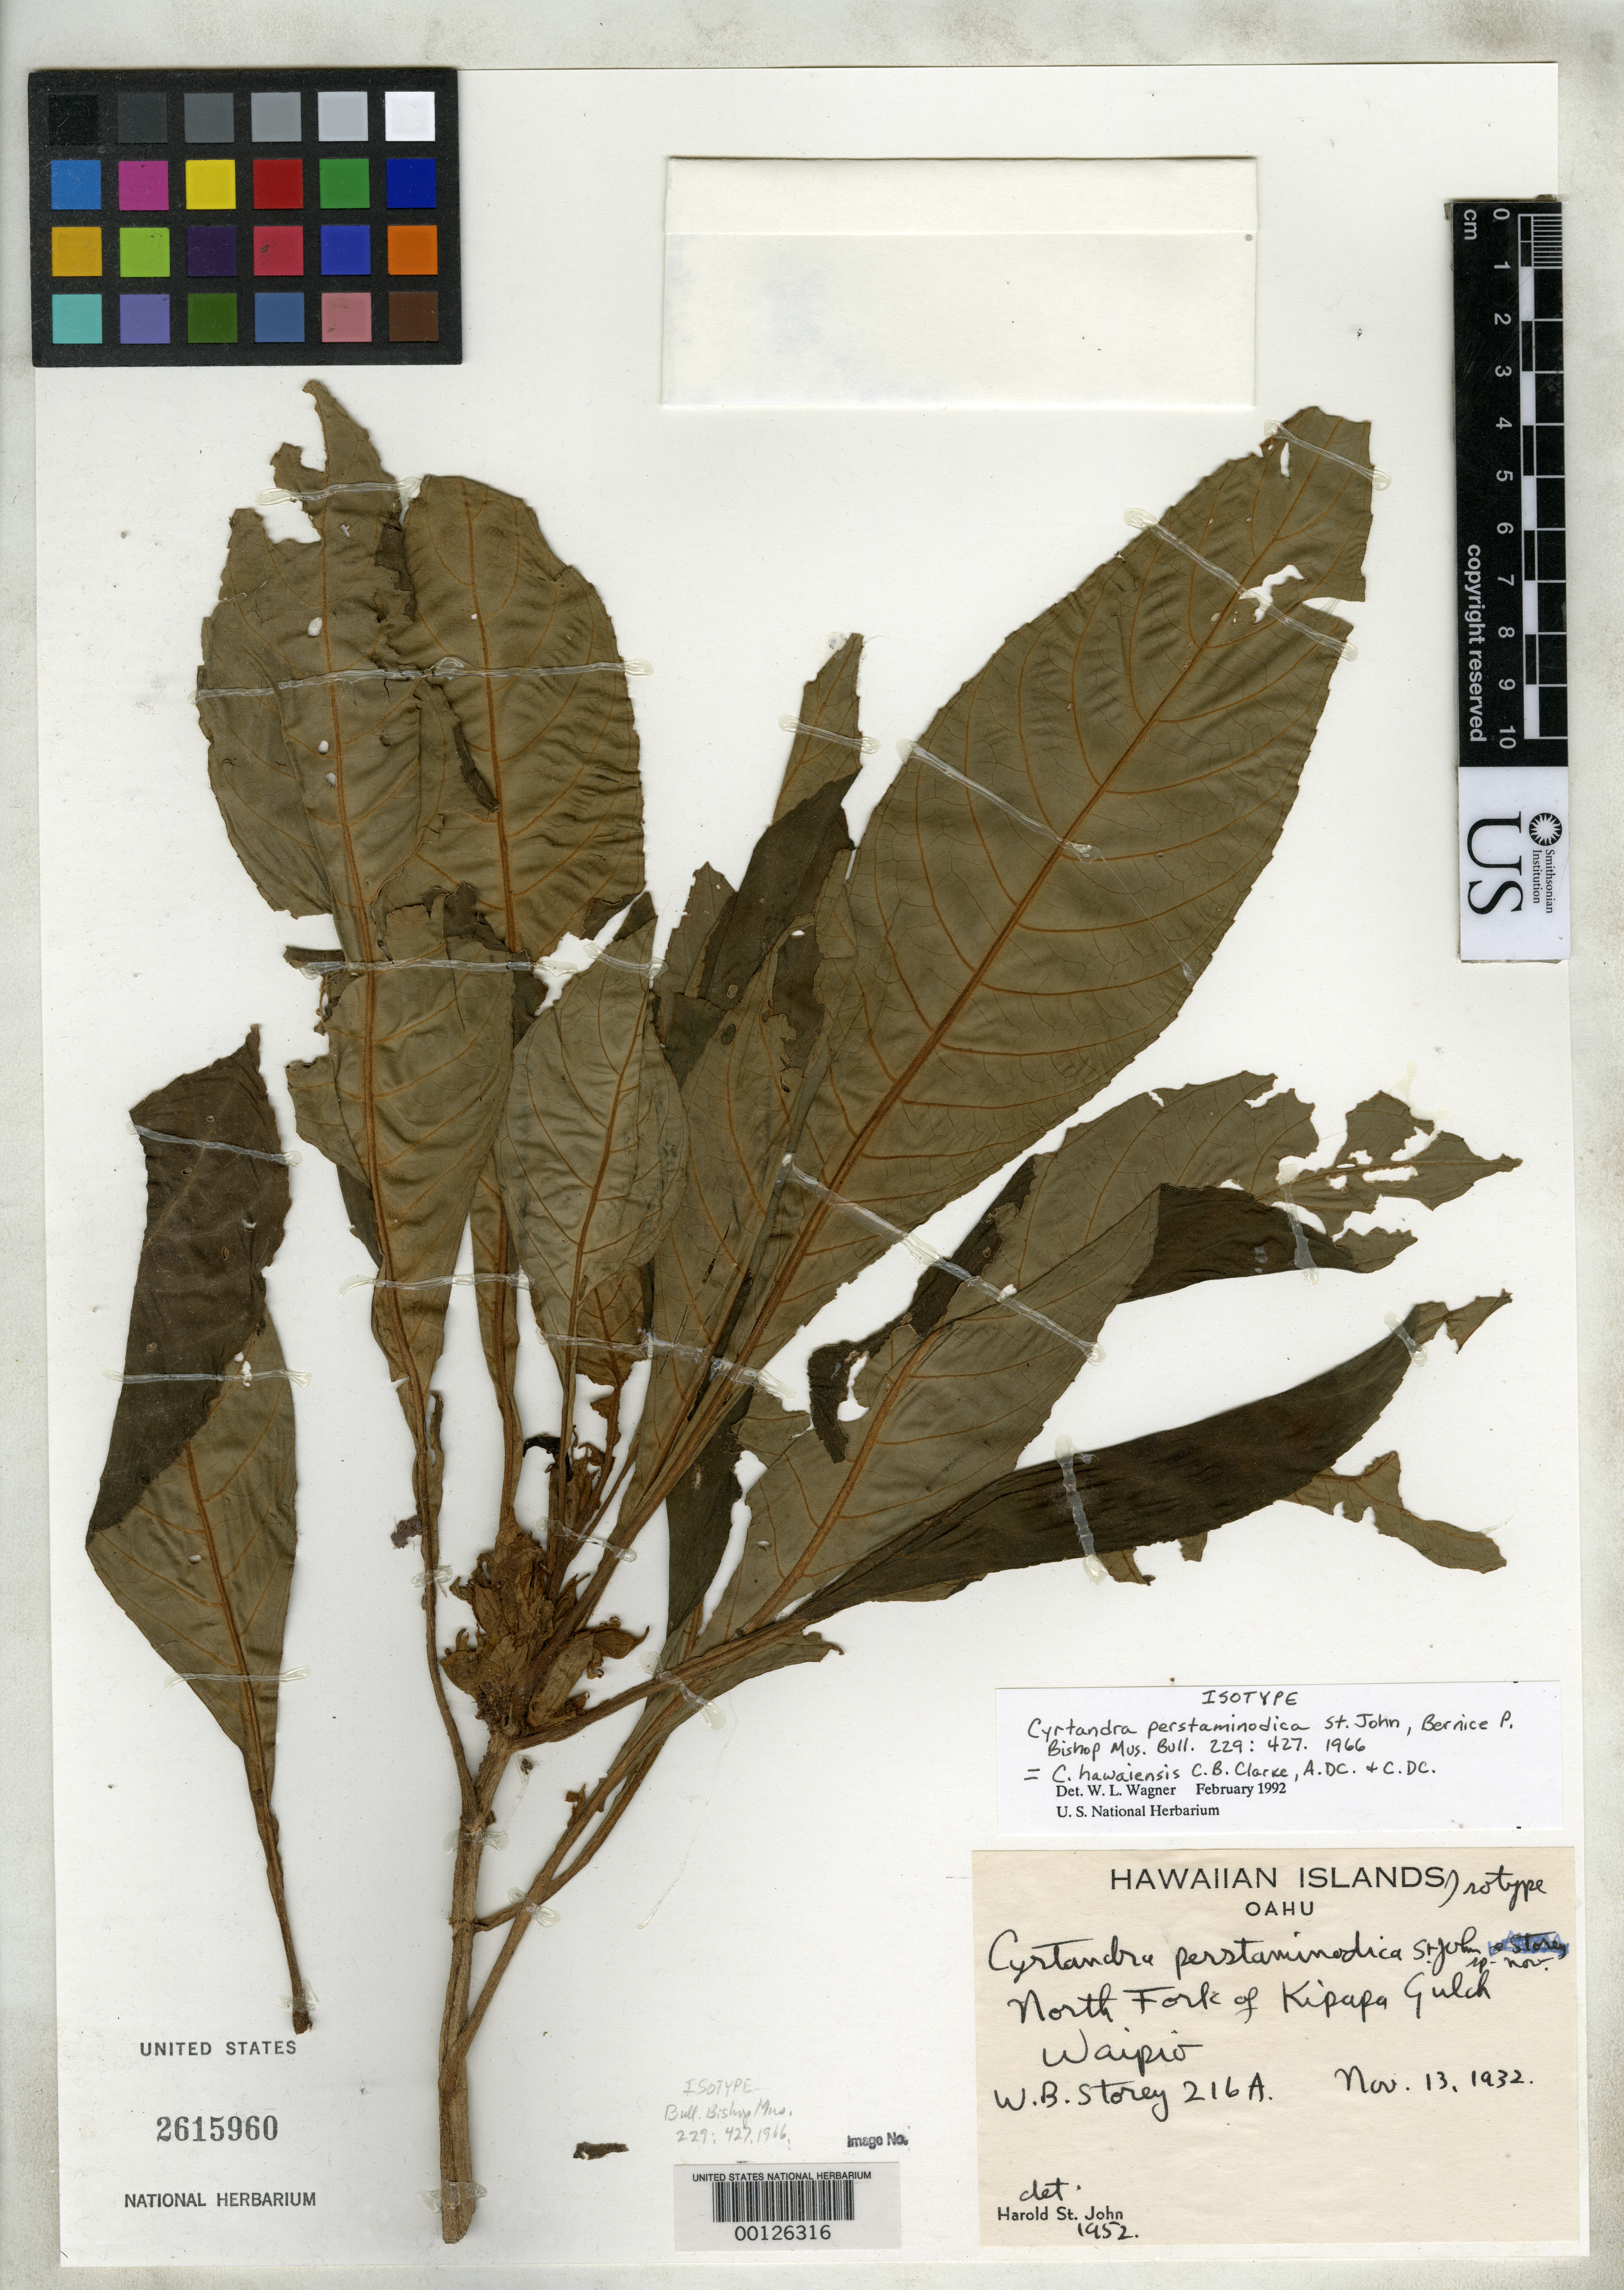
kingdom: Plantae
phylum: Tracheophyta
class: Magnoliopsida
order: Lamiales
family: Gesneriaceae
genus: Cyrtandra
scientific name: Cyrtandra perstaminodica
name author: H. St. John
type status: Isotype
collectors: W. Storey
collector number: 216A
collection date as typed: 13 Nov 1932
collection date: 1932-11-13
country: United States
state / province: Hawaii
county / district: Honolulu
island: Oahu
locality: North fork of Kipapa Gulch, Waipio.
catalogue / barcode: US 2615960